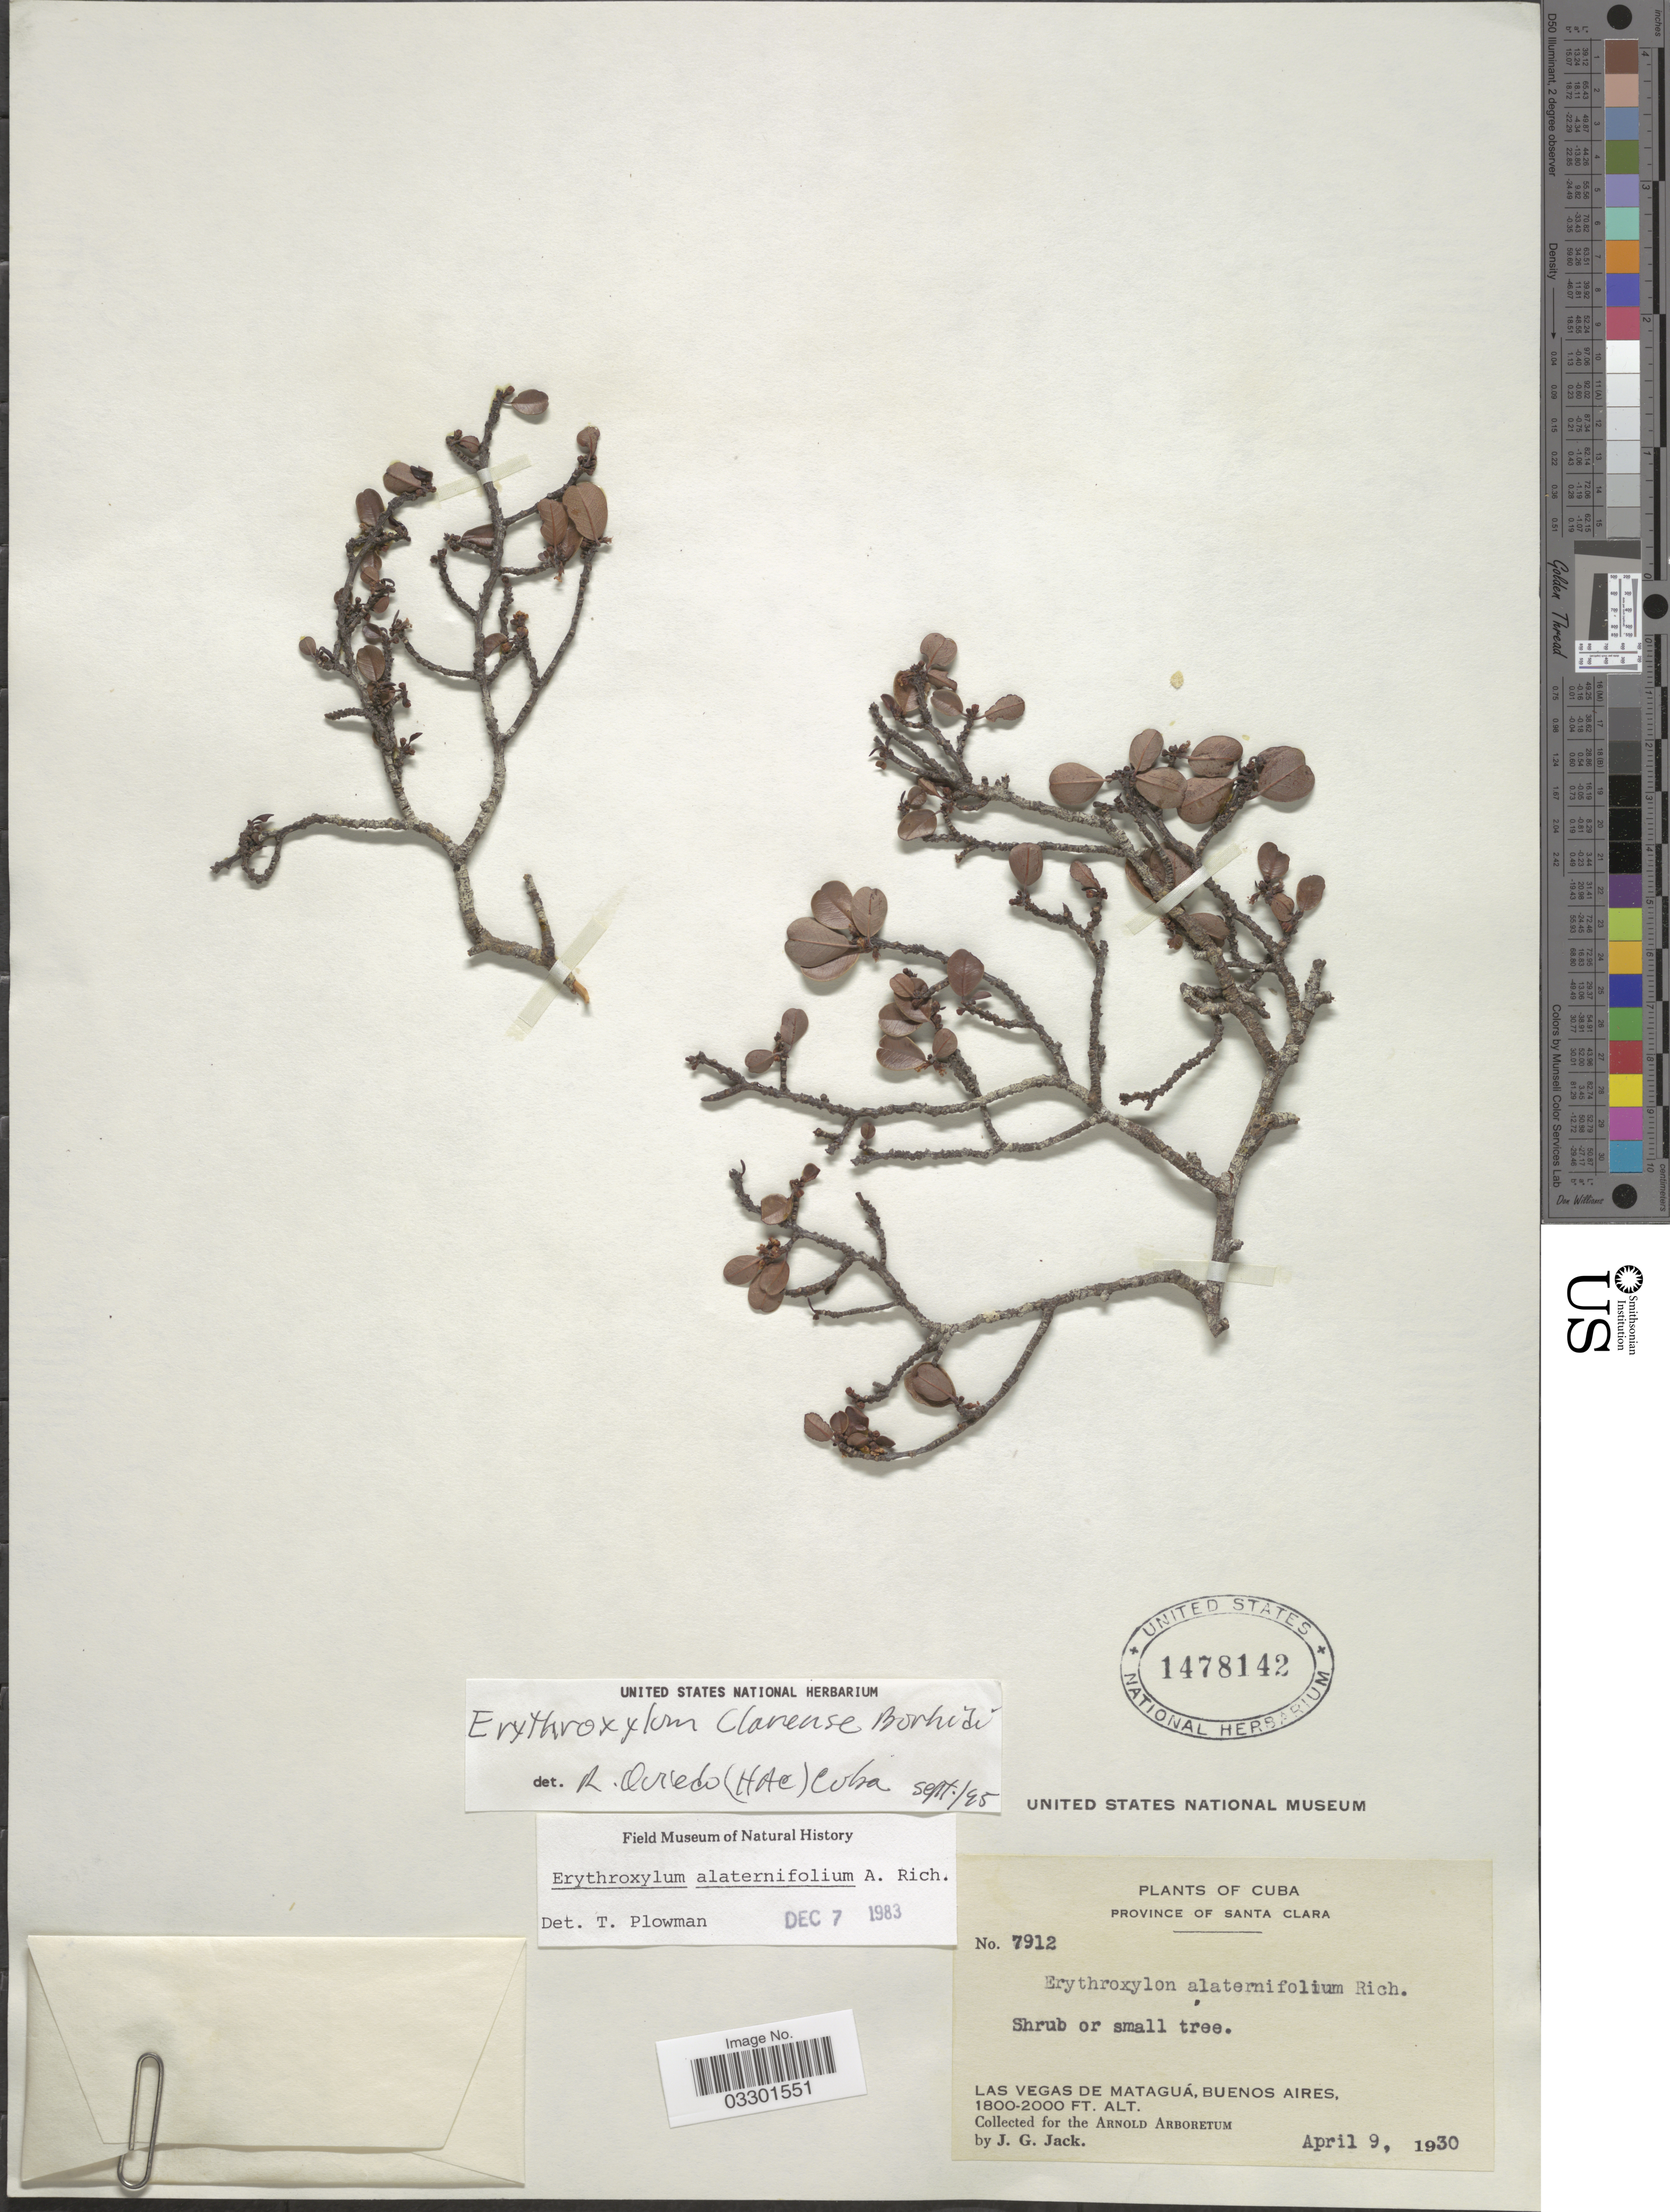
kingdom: Plantae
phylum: Tracheophyta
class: Magnoliopsida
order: Malpighiales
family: Erythroxylaceae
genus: Erythroxylum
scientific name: Erythroxylum clarense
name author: Borhidi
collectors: J. G. Jack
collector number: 7912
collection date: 1930-04-09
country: Cuba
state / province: Las Villas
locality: Province of Santa Clara. Las Vegas de Mataguá, Buenos Aires.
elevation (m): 549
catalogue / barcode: US 1478142